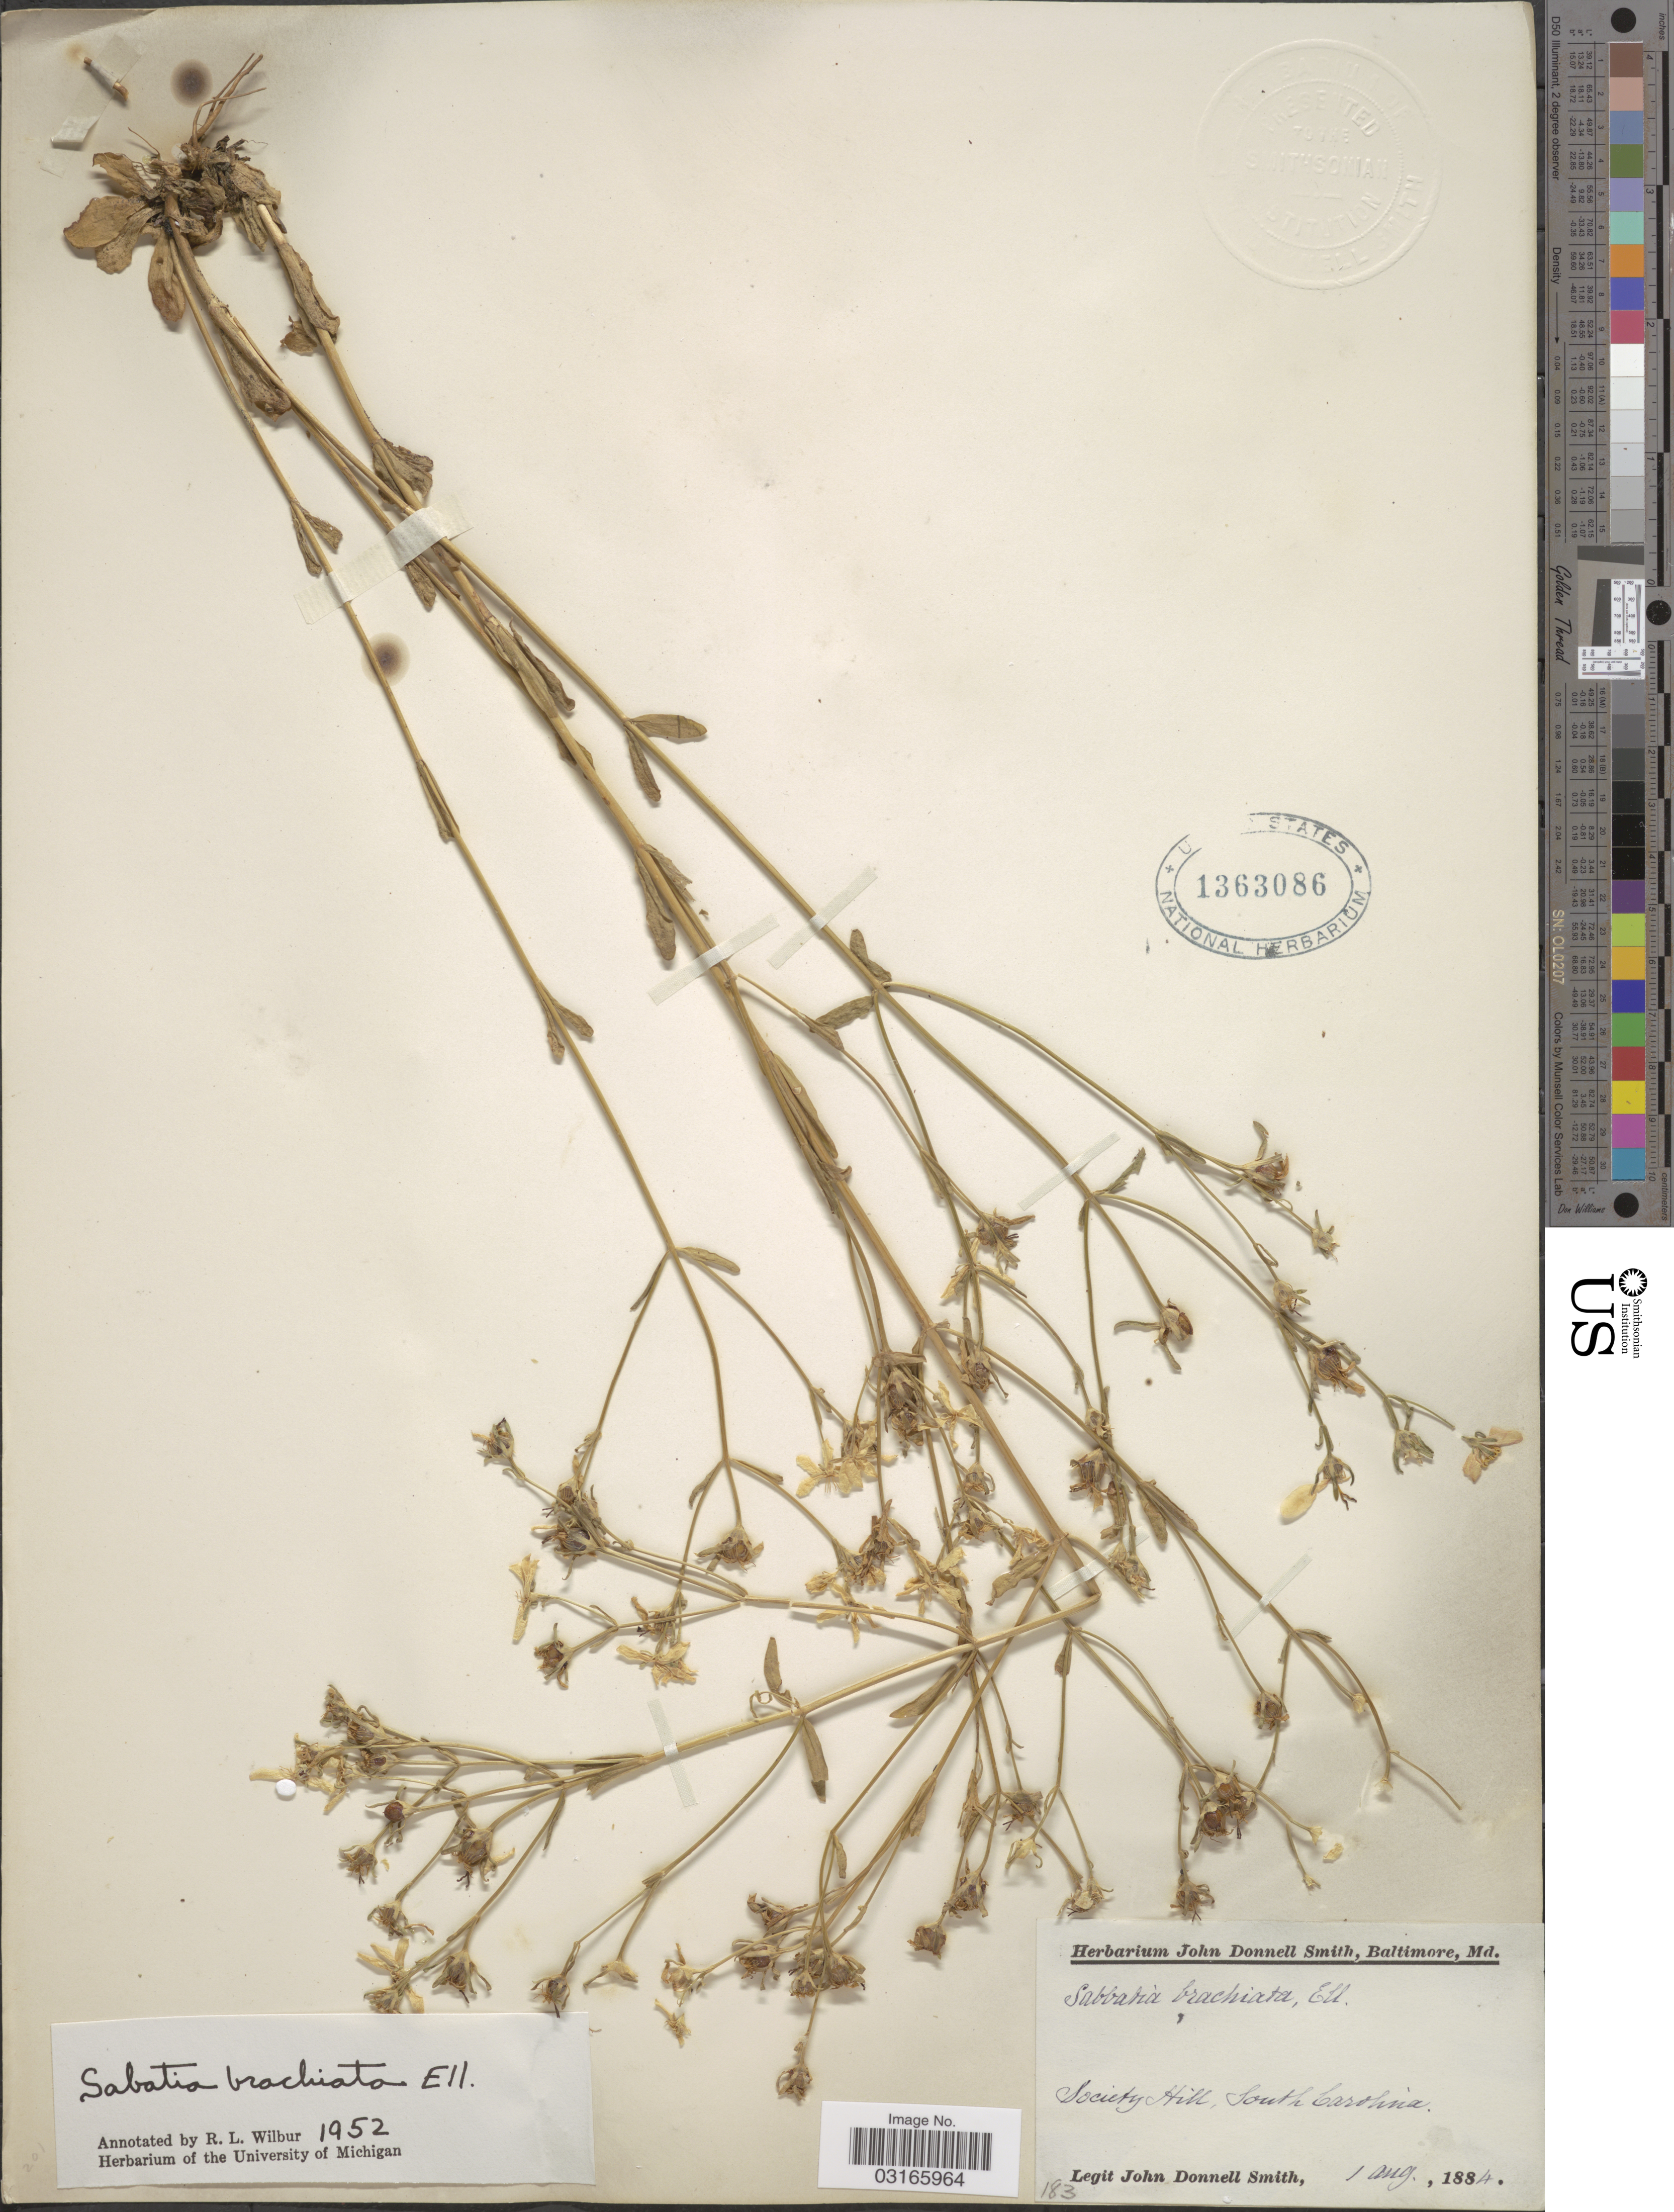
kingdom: Plantae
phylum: Tracheophyta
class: Magnoliopsida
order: Gentianales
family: Gentianaceae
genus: Sabatia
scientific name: Sabatia brachiata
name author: Elliott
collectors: J. Donnell Smith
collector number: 183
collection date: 1884-08-01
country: United States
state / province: South Carolina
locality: Society Hills, South Carolina.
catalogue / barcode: US 1363086